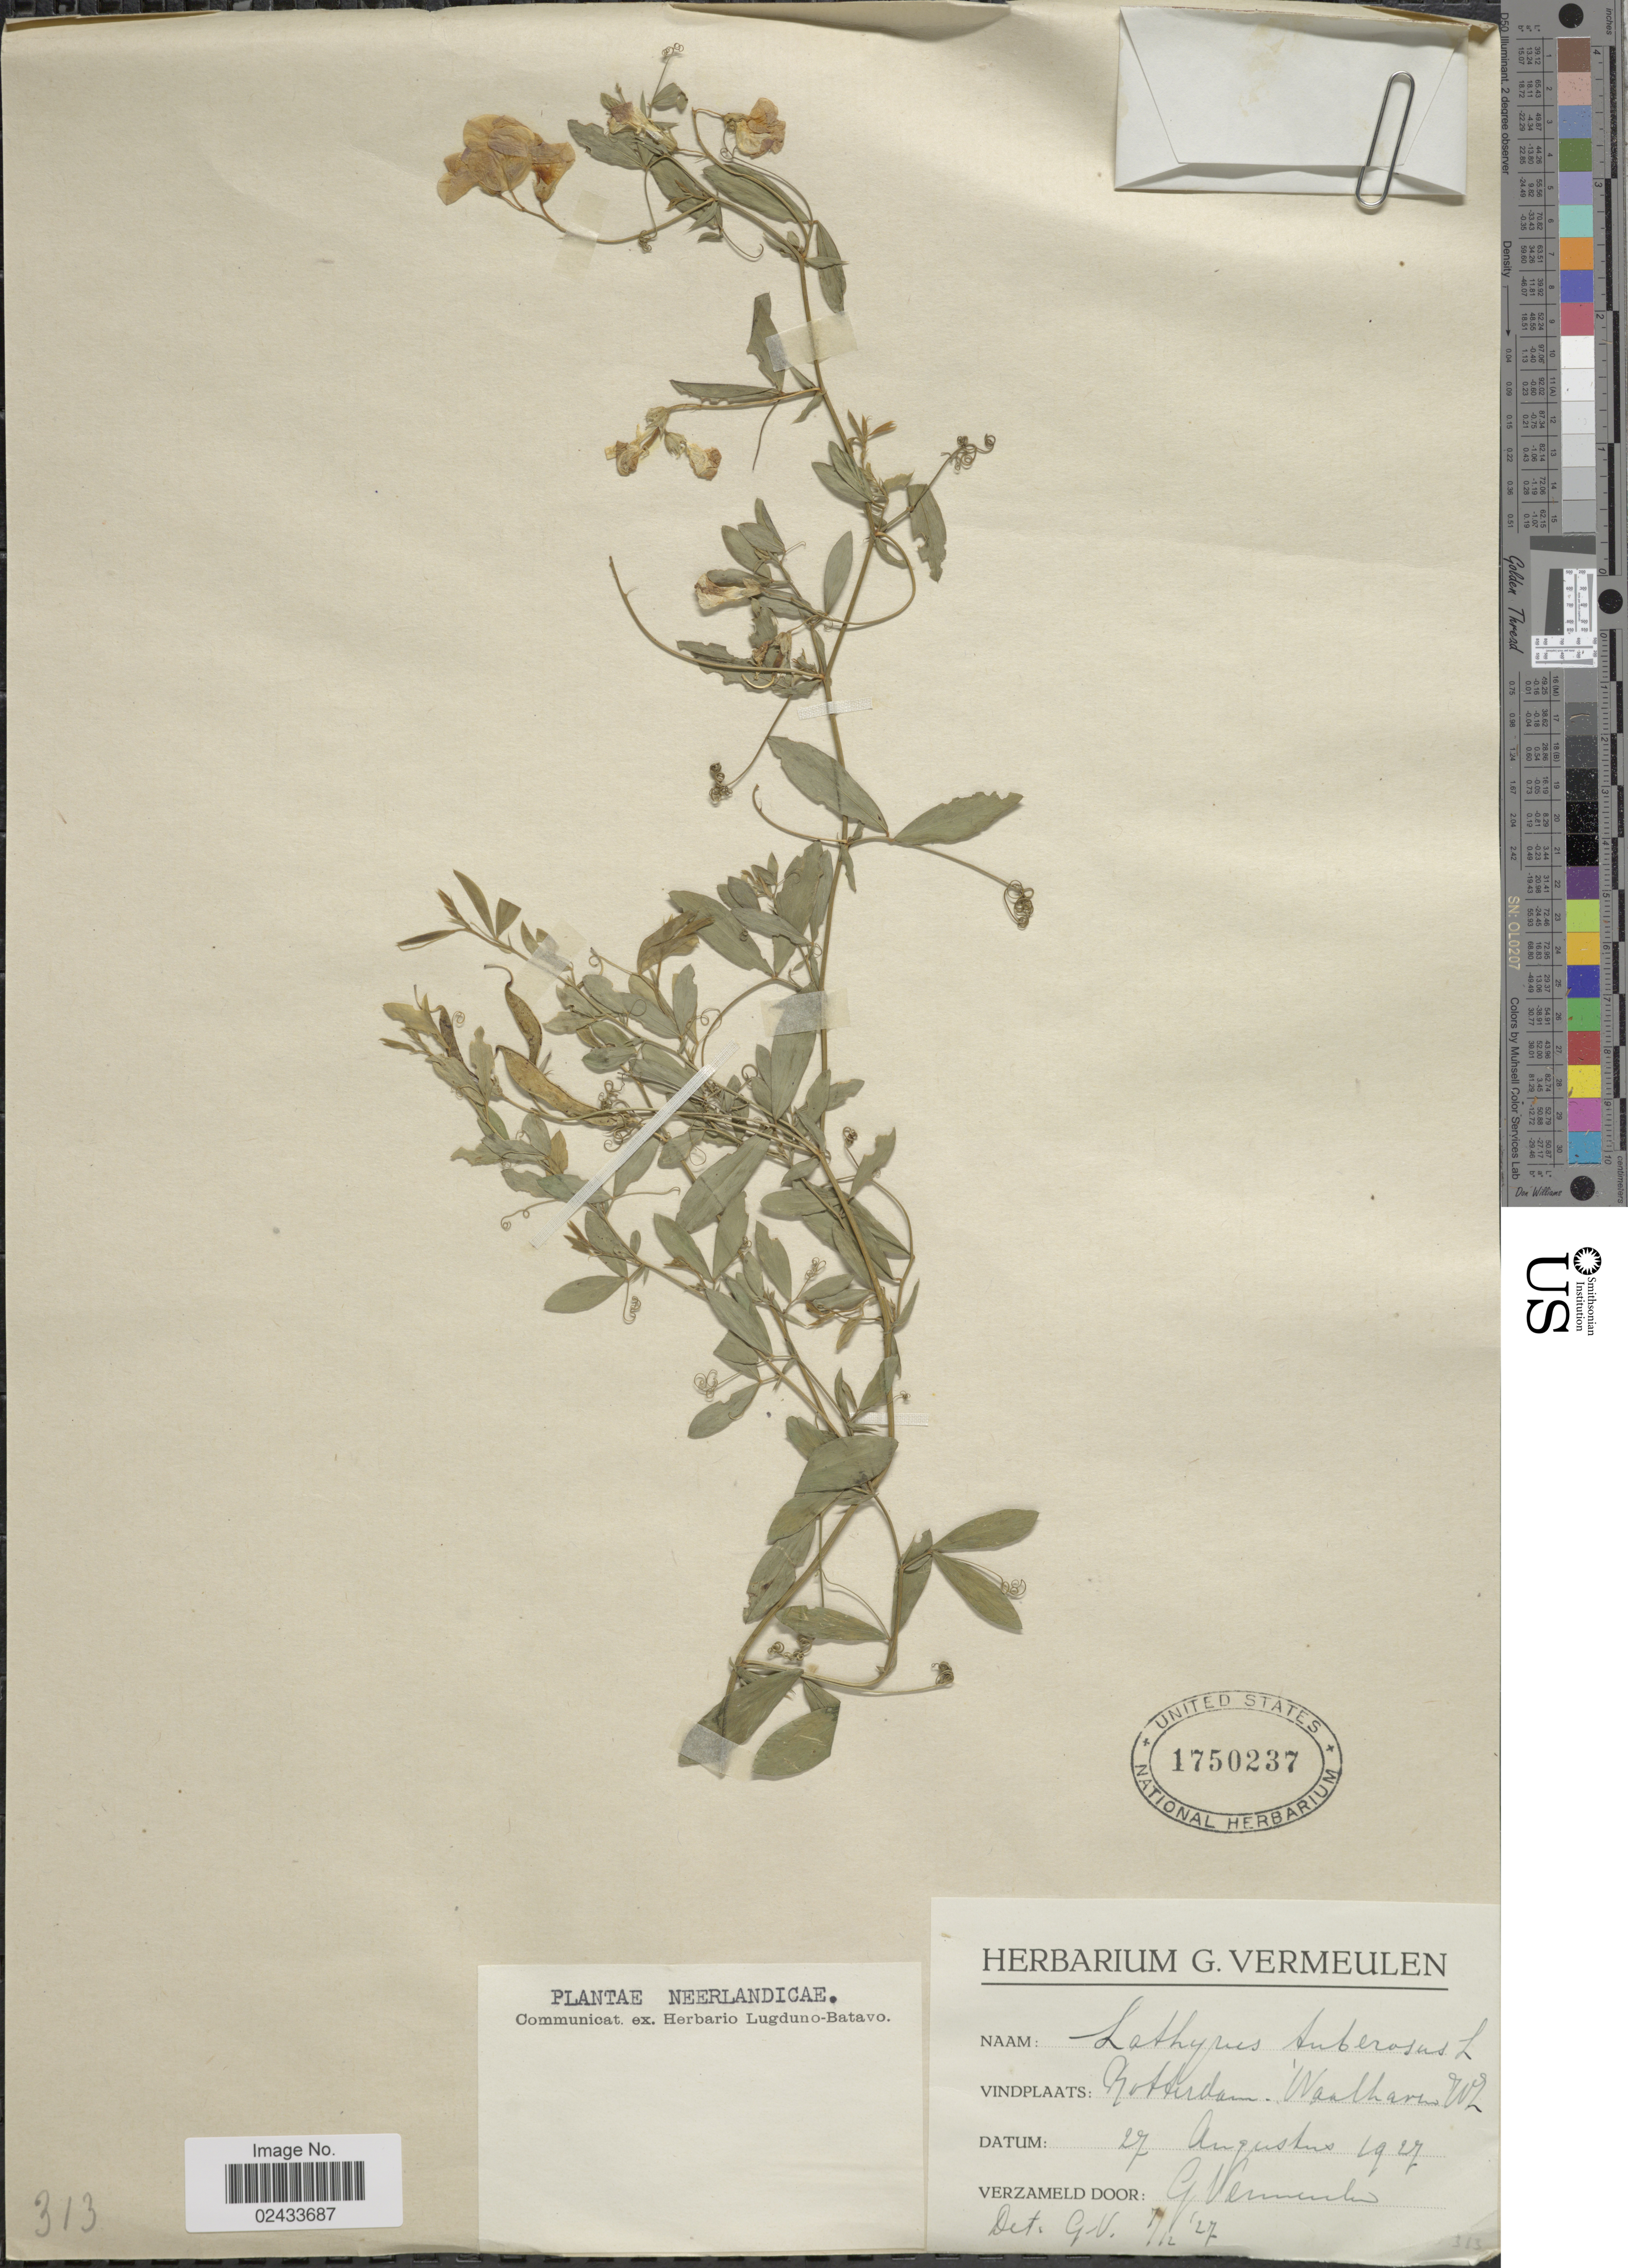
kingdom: Plantae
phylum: Tracheophyta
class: Magnoliopsida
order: Fabales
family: Fabaceae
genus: Lathyrus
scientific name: Lathyrus tuberosus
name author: L.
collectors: G. Vermeulen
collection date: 1927-08-27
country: Netherlands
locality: Rotterdam ,Waalhaven WL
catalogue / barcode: US 1750237